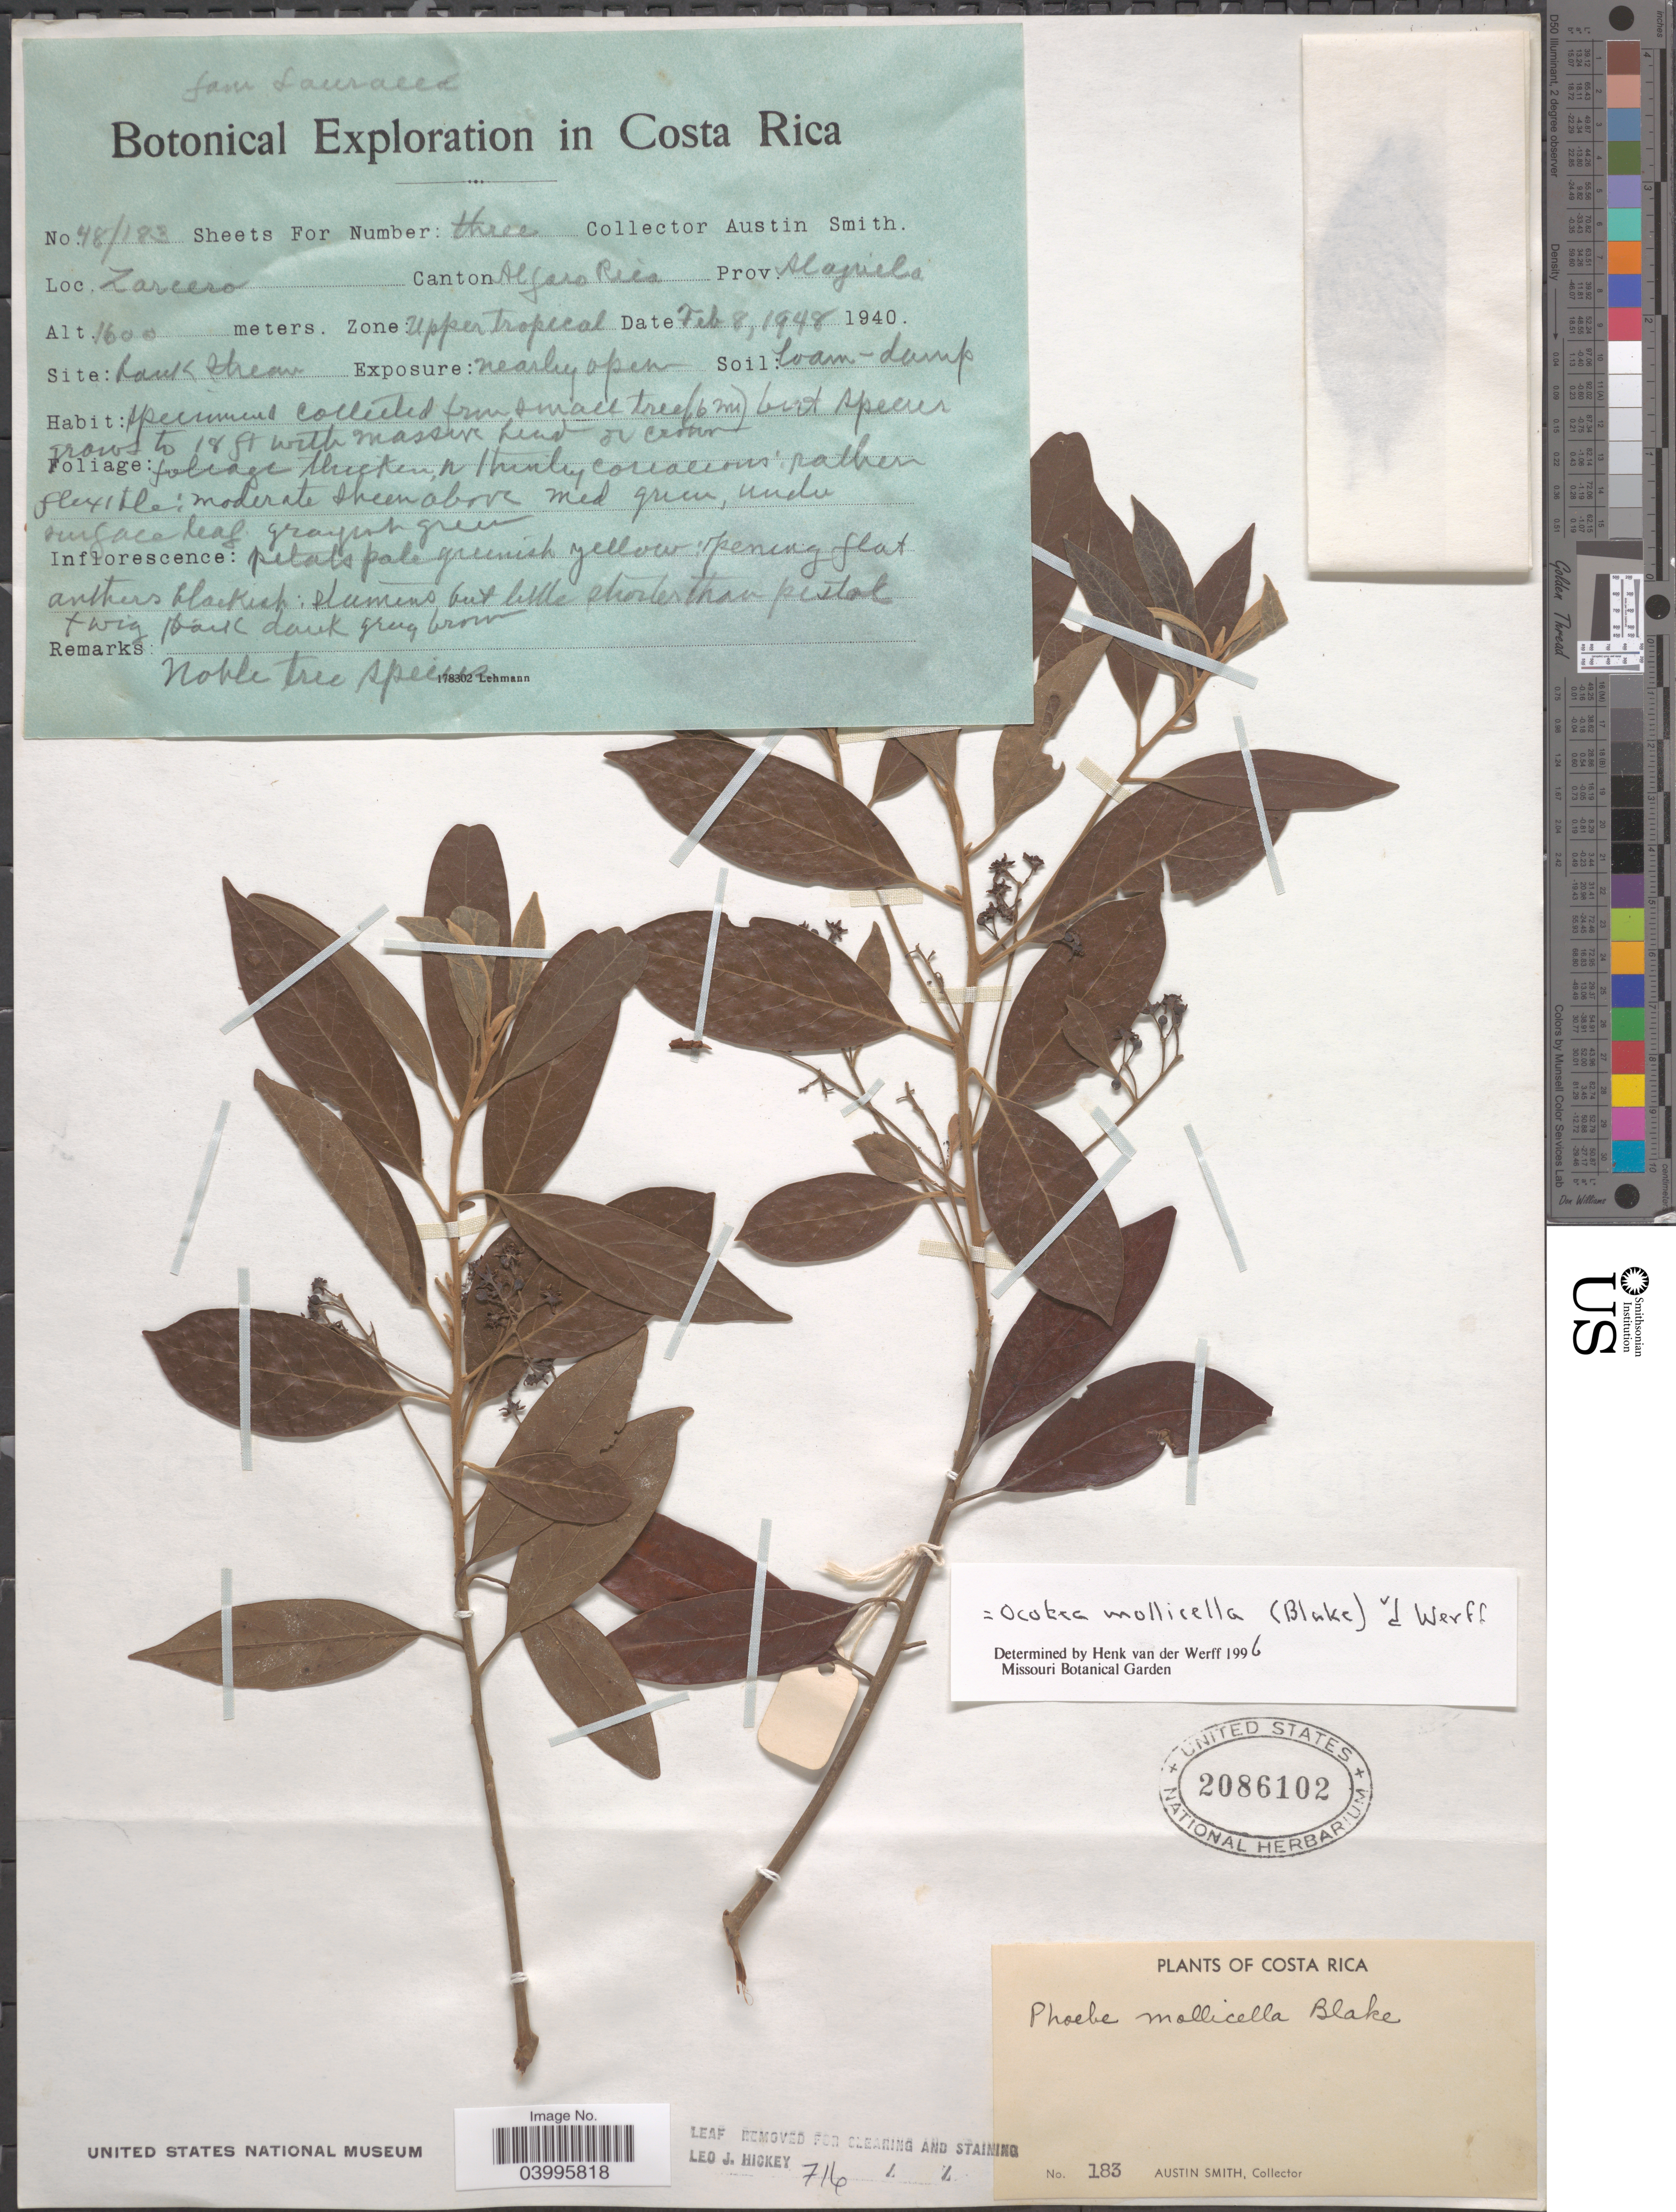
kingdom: Plantae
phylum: Tracheophyta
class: Magnoliopsida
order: Laurales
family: Lauraceae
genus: Ocotea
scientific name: Ocotea mollicella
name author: (S.F. Blake) van der Werff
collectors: Aust P. Smith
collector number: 48/183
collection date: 1948-02-08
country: Costa Rica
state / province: Alajuela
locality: Zarcero Canton Alfaro Ruiz. Zone: Upper Tropical.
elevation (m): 1600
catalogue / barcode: US 2086102